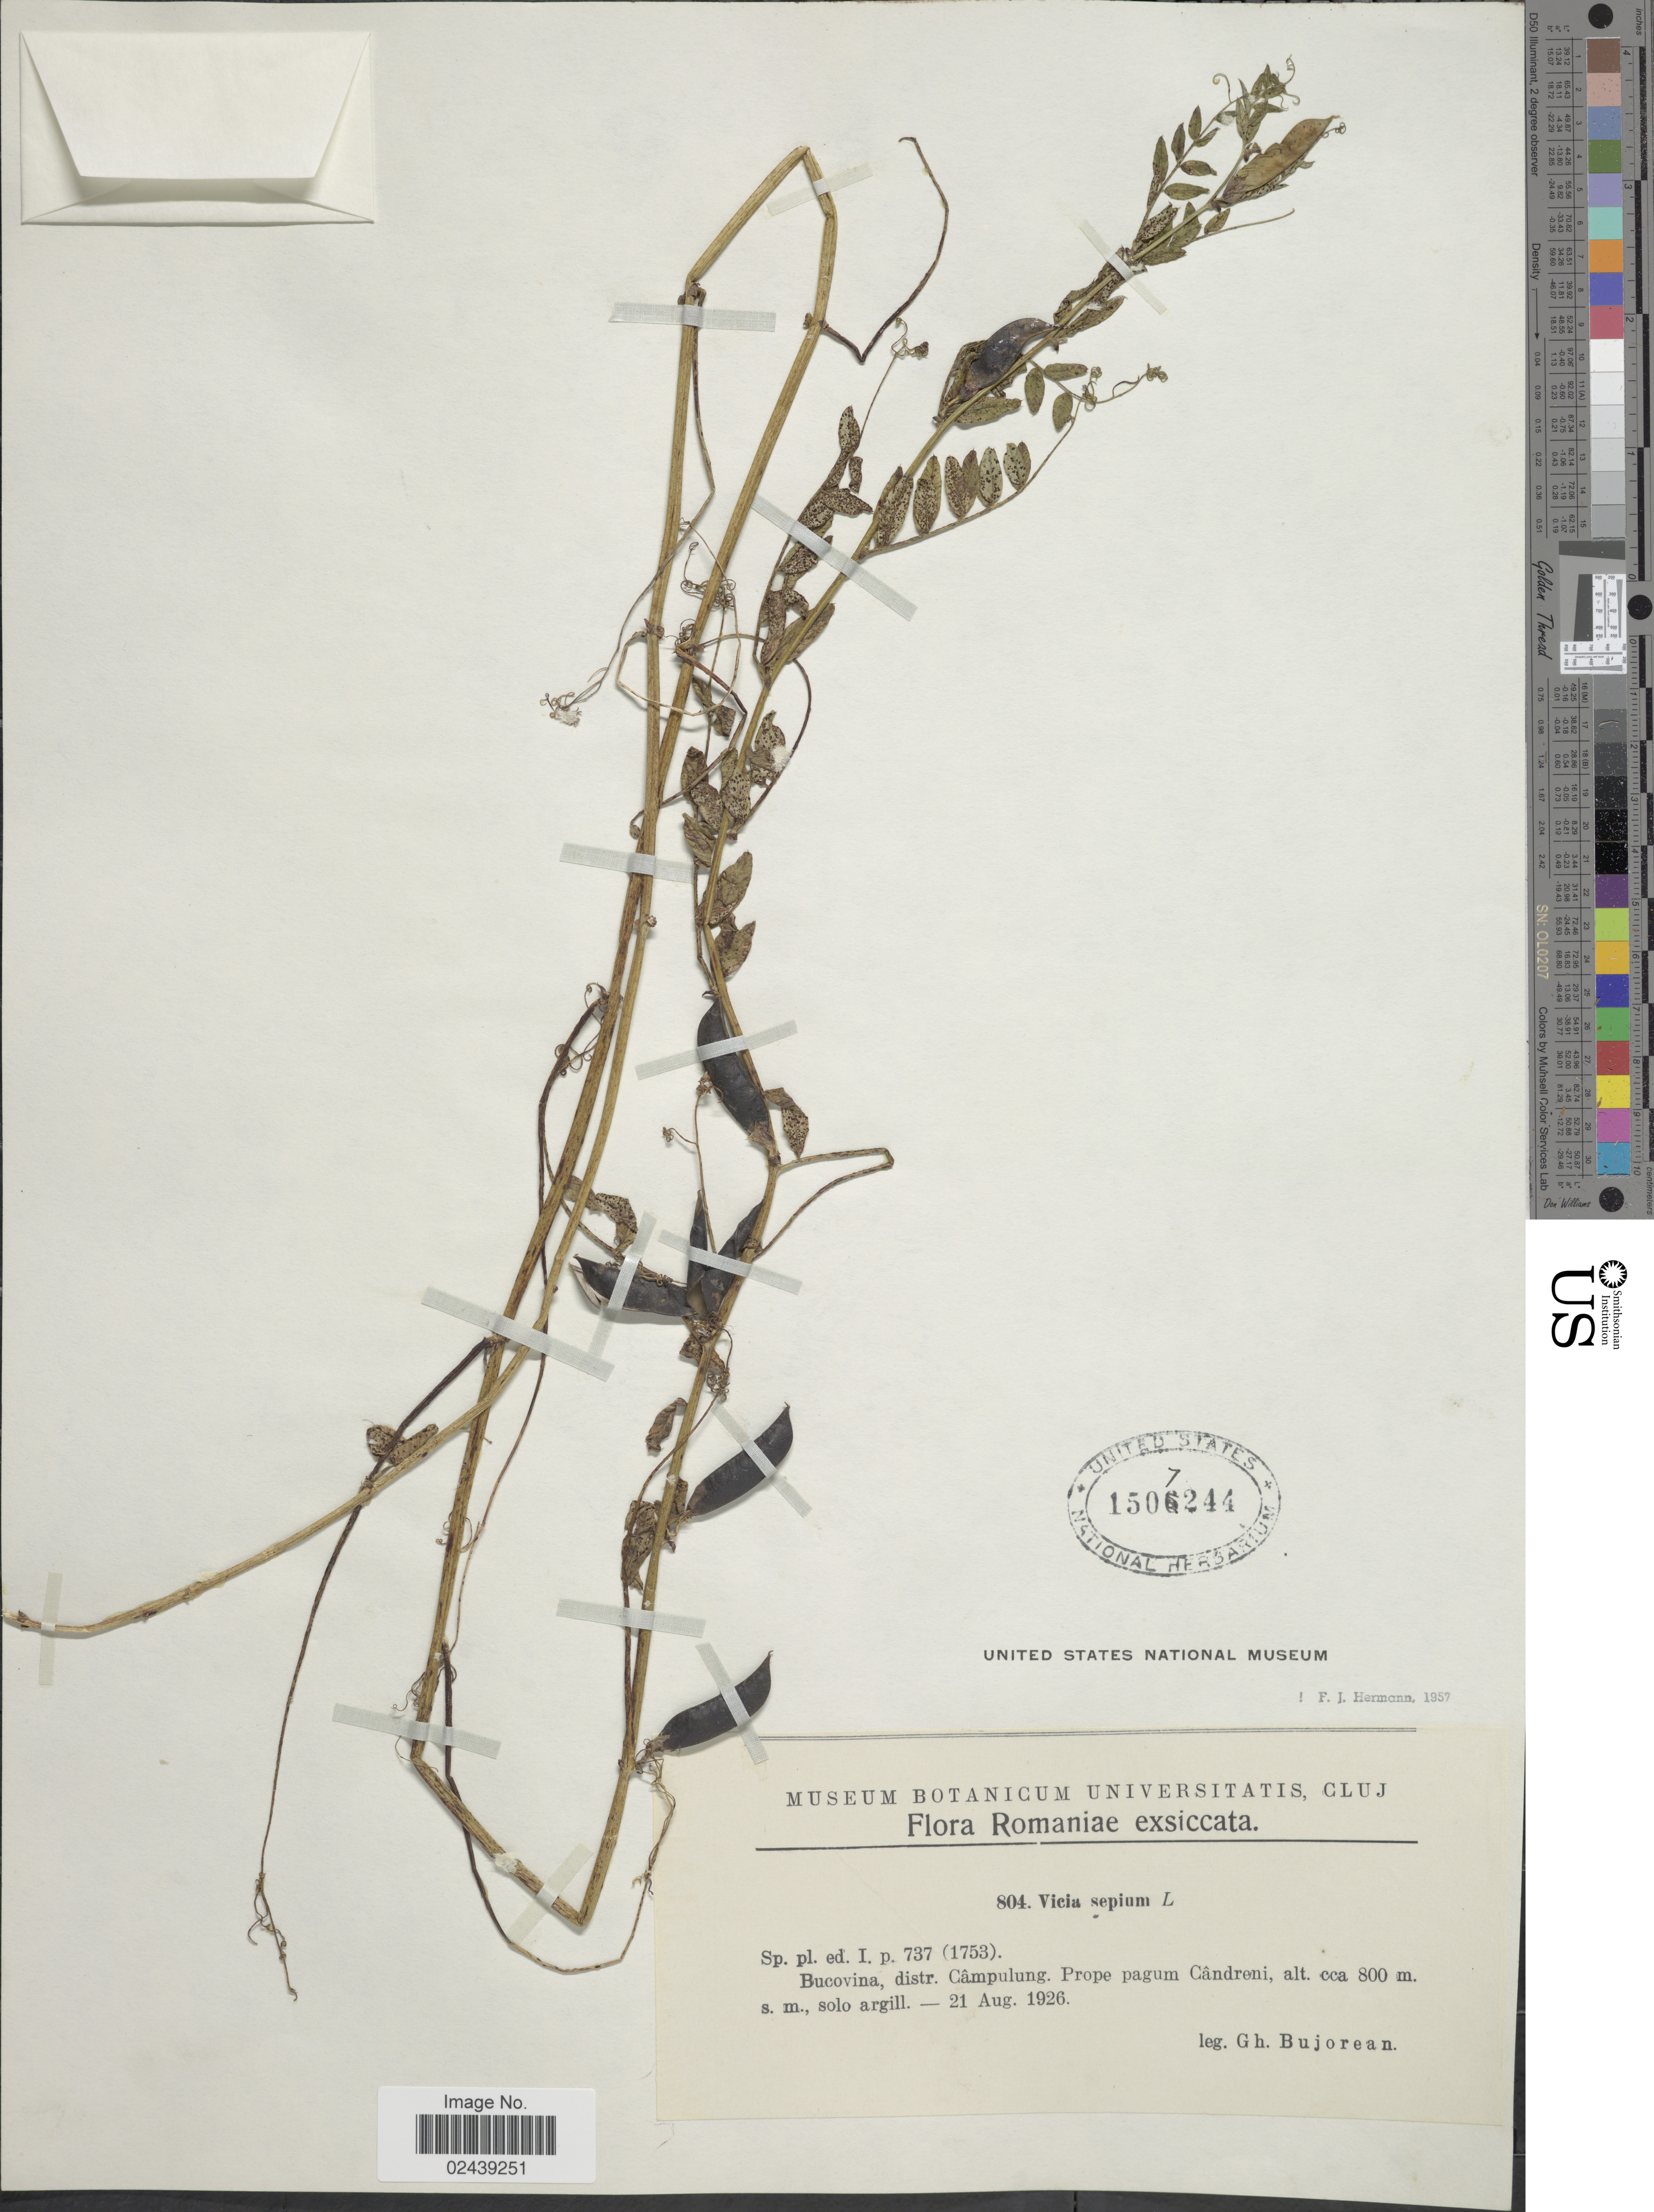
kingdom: Plantae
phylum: Tracheophyta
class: Magnoliopsida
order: Fabales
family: Fabaceae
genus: Vicia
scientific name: Vicia sepium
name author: L.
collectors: G. Bujorean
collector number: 804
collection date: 1926-08-21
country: Romania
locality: Romaniae. Bucovina, distr. Campulung. Prope pagum Candreni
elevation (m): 800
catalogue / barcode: US 1507244